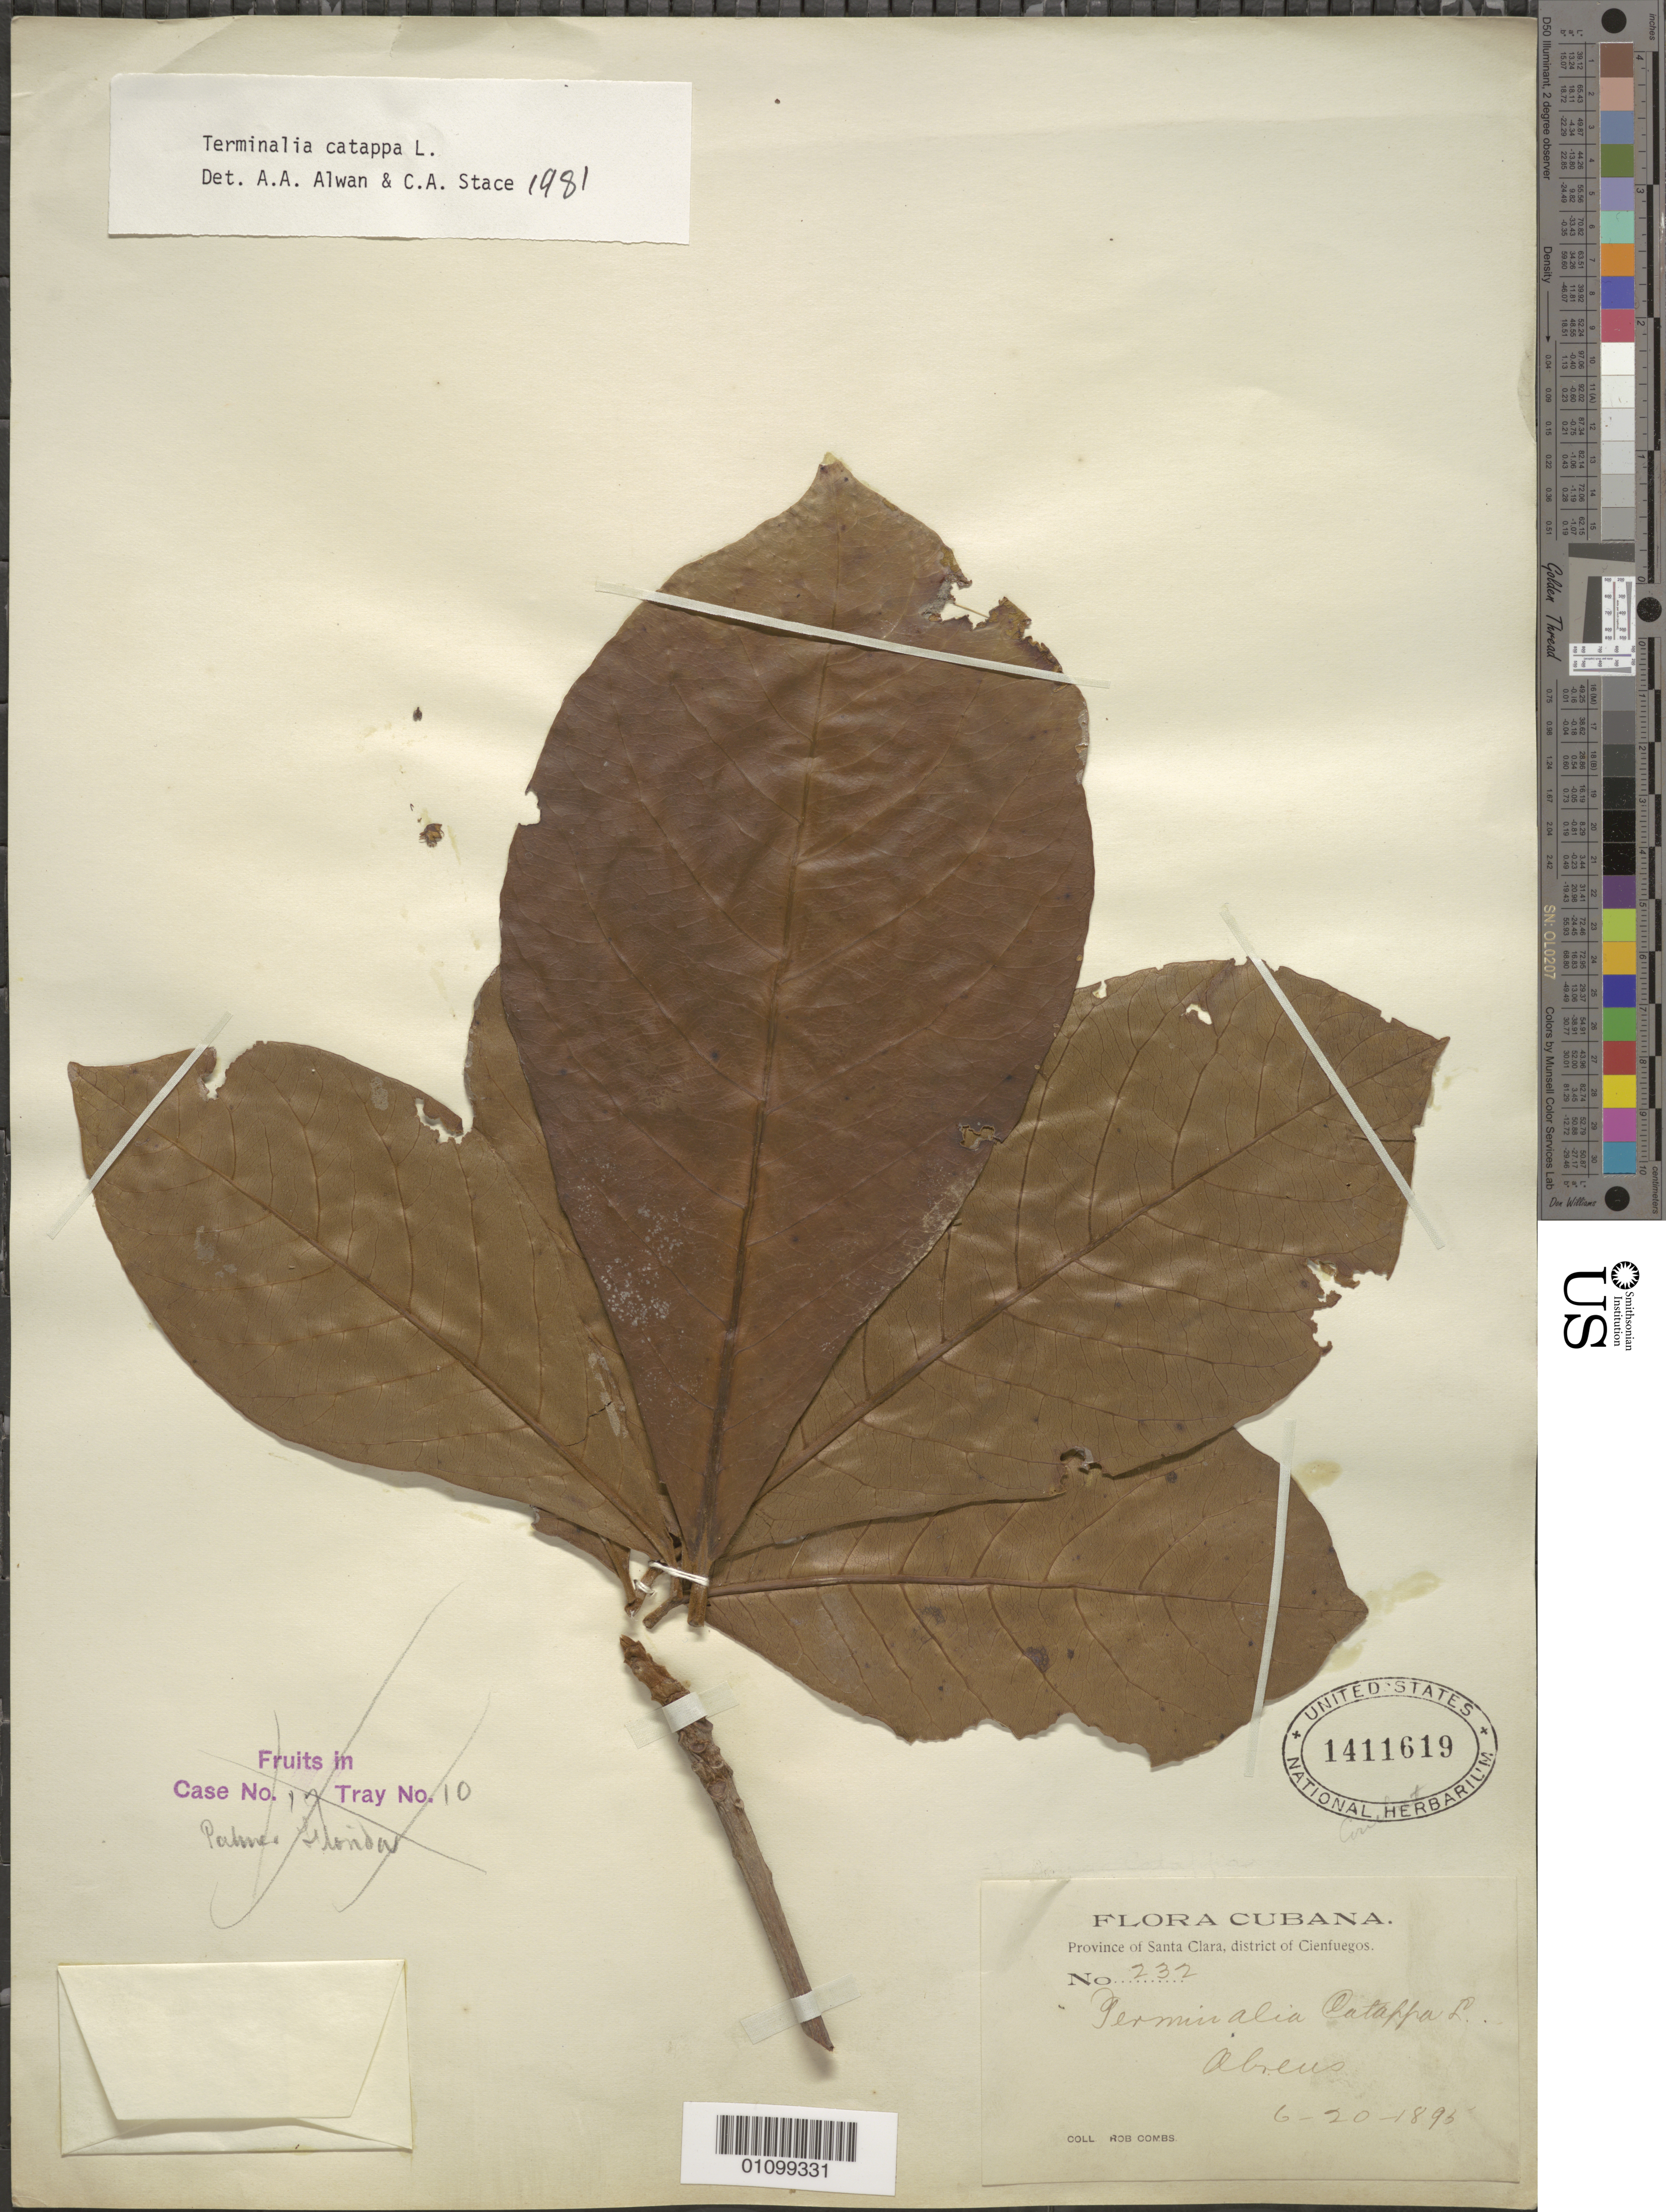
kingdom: Plantae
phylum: Tracheophyta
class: Magnoliopsida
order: Myrtales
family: Combretaceae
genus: Terminalia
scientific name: Terminalia catappa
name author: L.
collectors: R. Combs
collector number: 232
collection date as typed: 20 Jun 1895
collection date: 1895-06-20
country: Cuba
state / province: Cienfuegos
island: Cuba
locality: Province of Santa Clara, district of Cienfuegos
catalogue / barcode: US 1411619